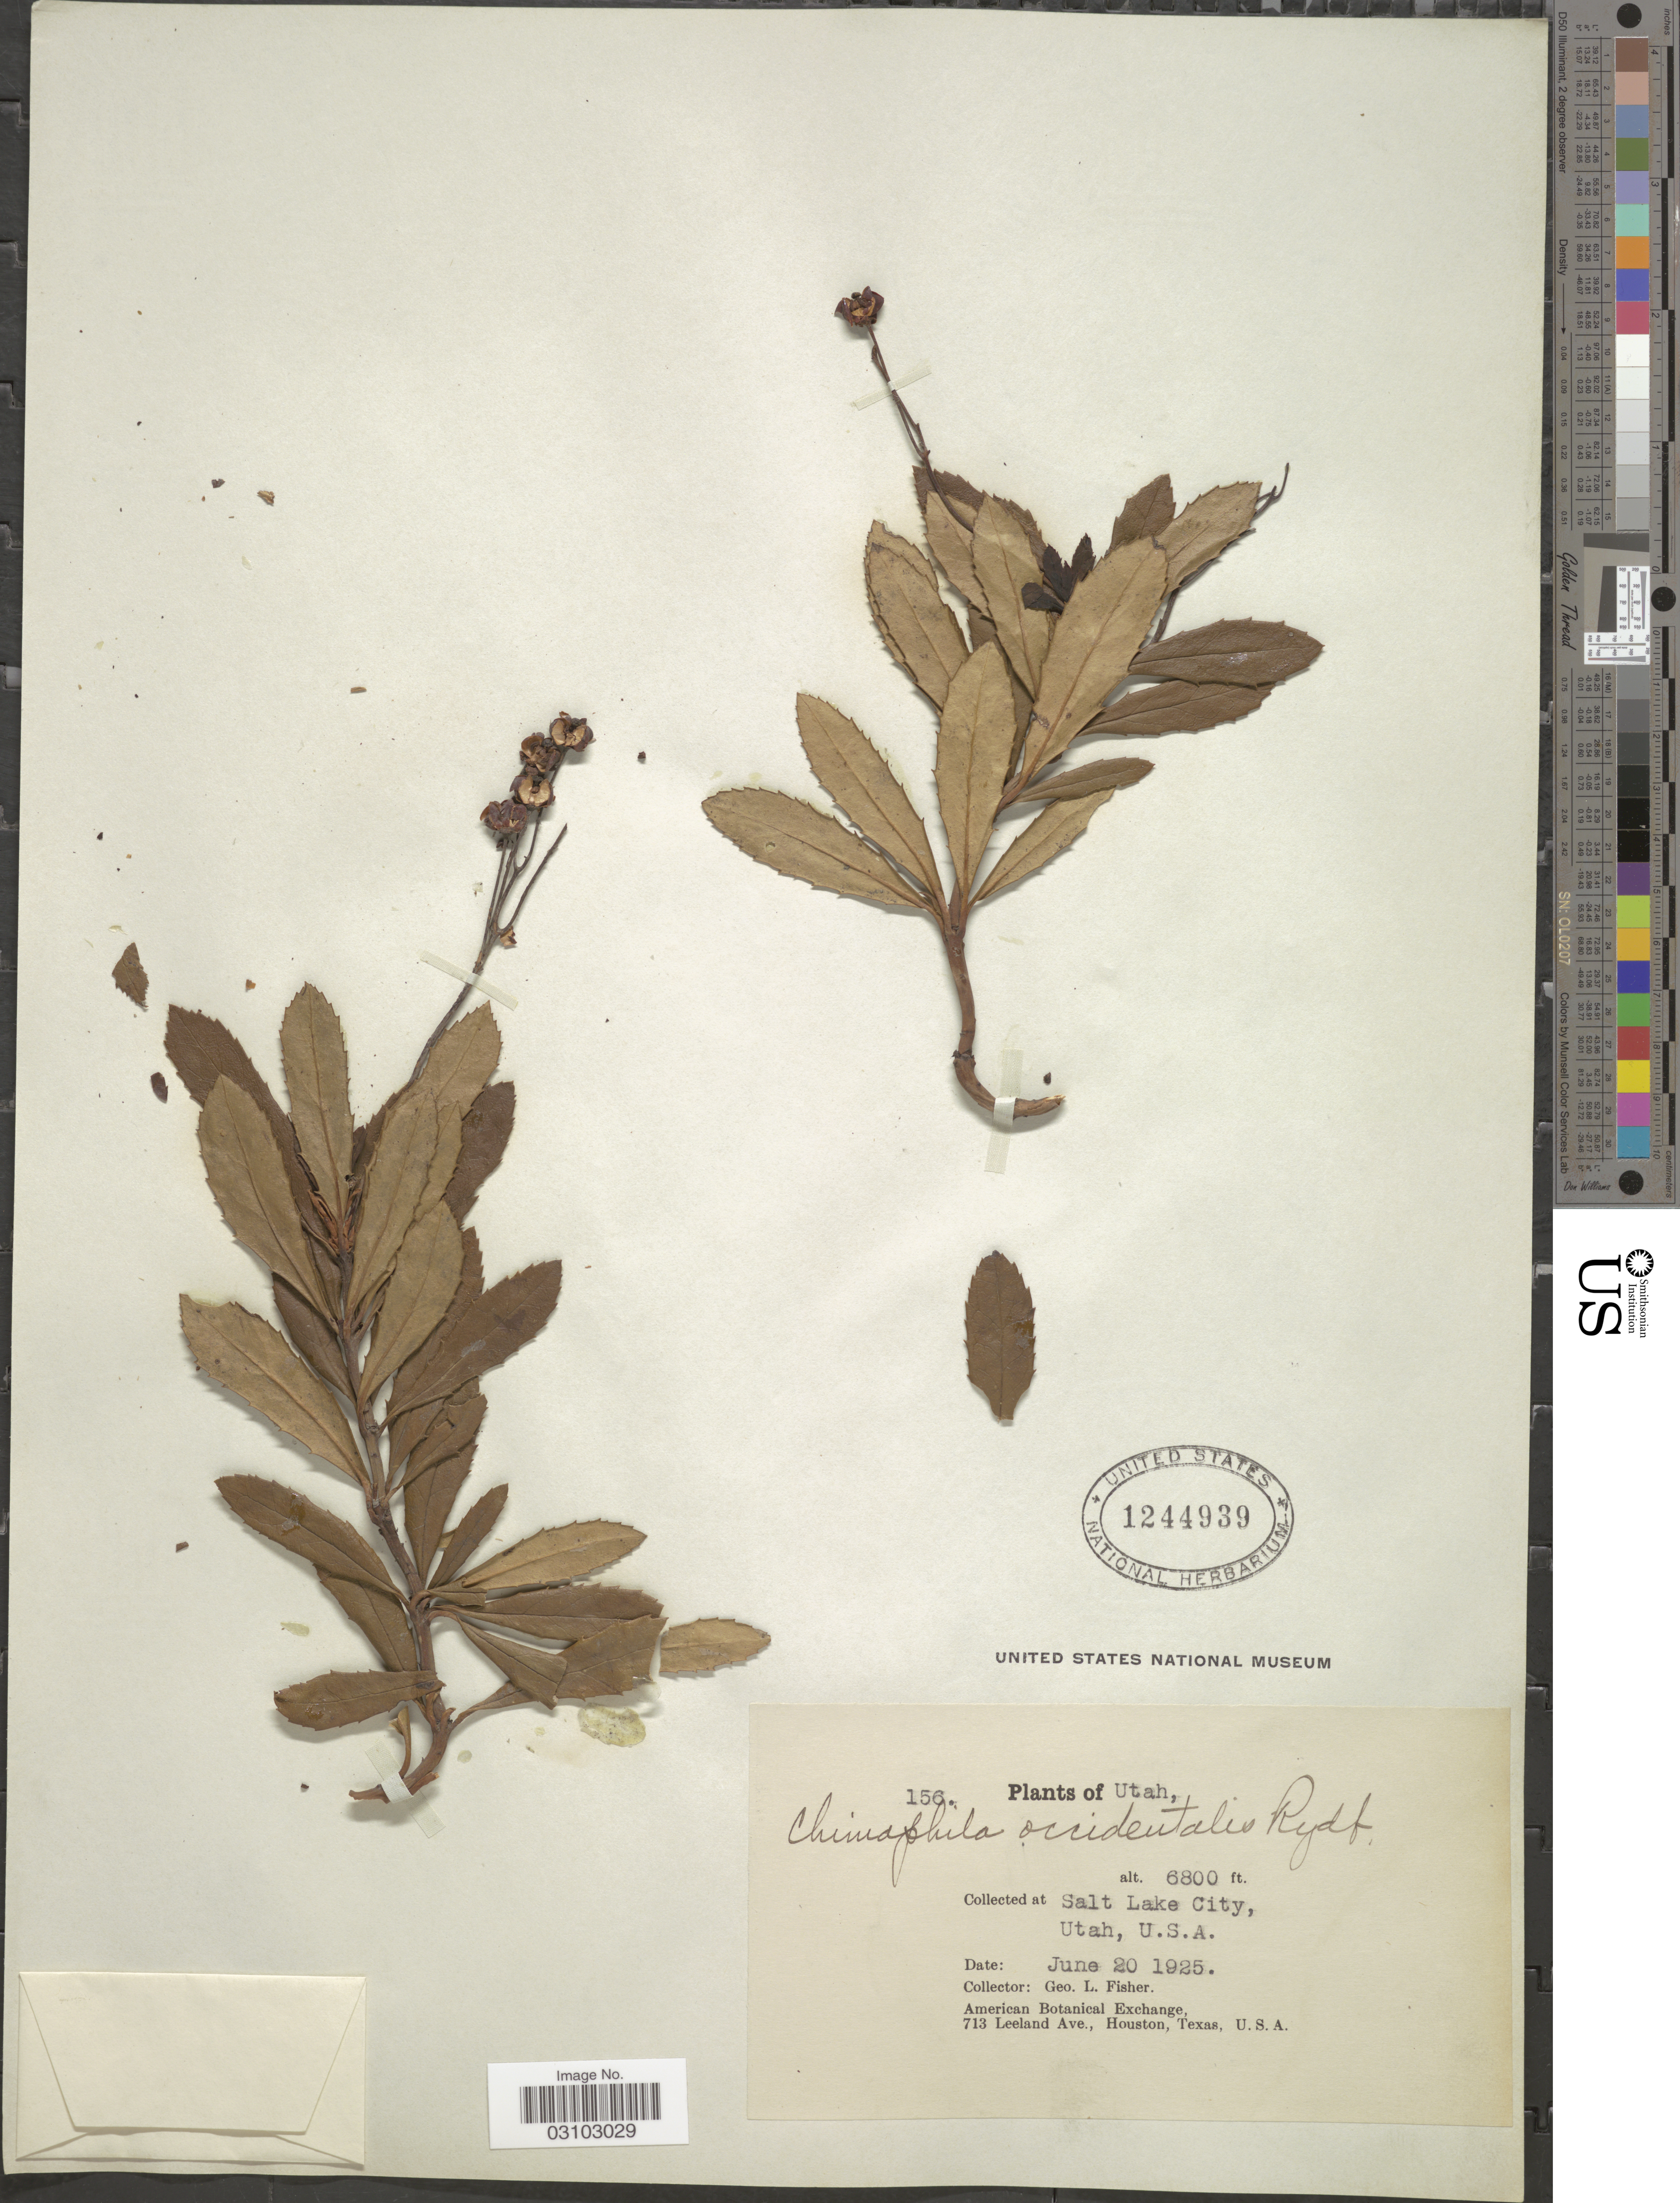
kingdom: Plantae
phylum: Tracheophyta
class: Magnoliopsida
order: Ericales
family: Ericaceae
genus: Chimaphila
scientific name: Chimaphila umbellata subsp. occidentalis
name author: (Rydb.) Hultén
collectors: G. L. Fisher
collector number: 156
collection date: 1925-06-20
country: United States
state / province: Utah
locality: Salt Lake City.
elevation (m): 2073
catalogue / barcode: US 1244939